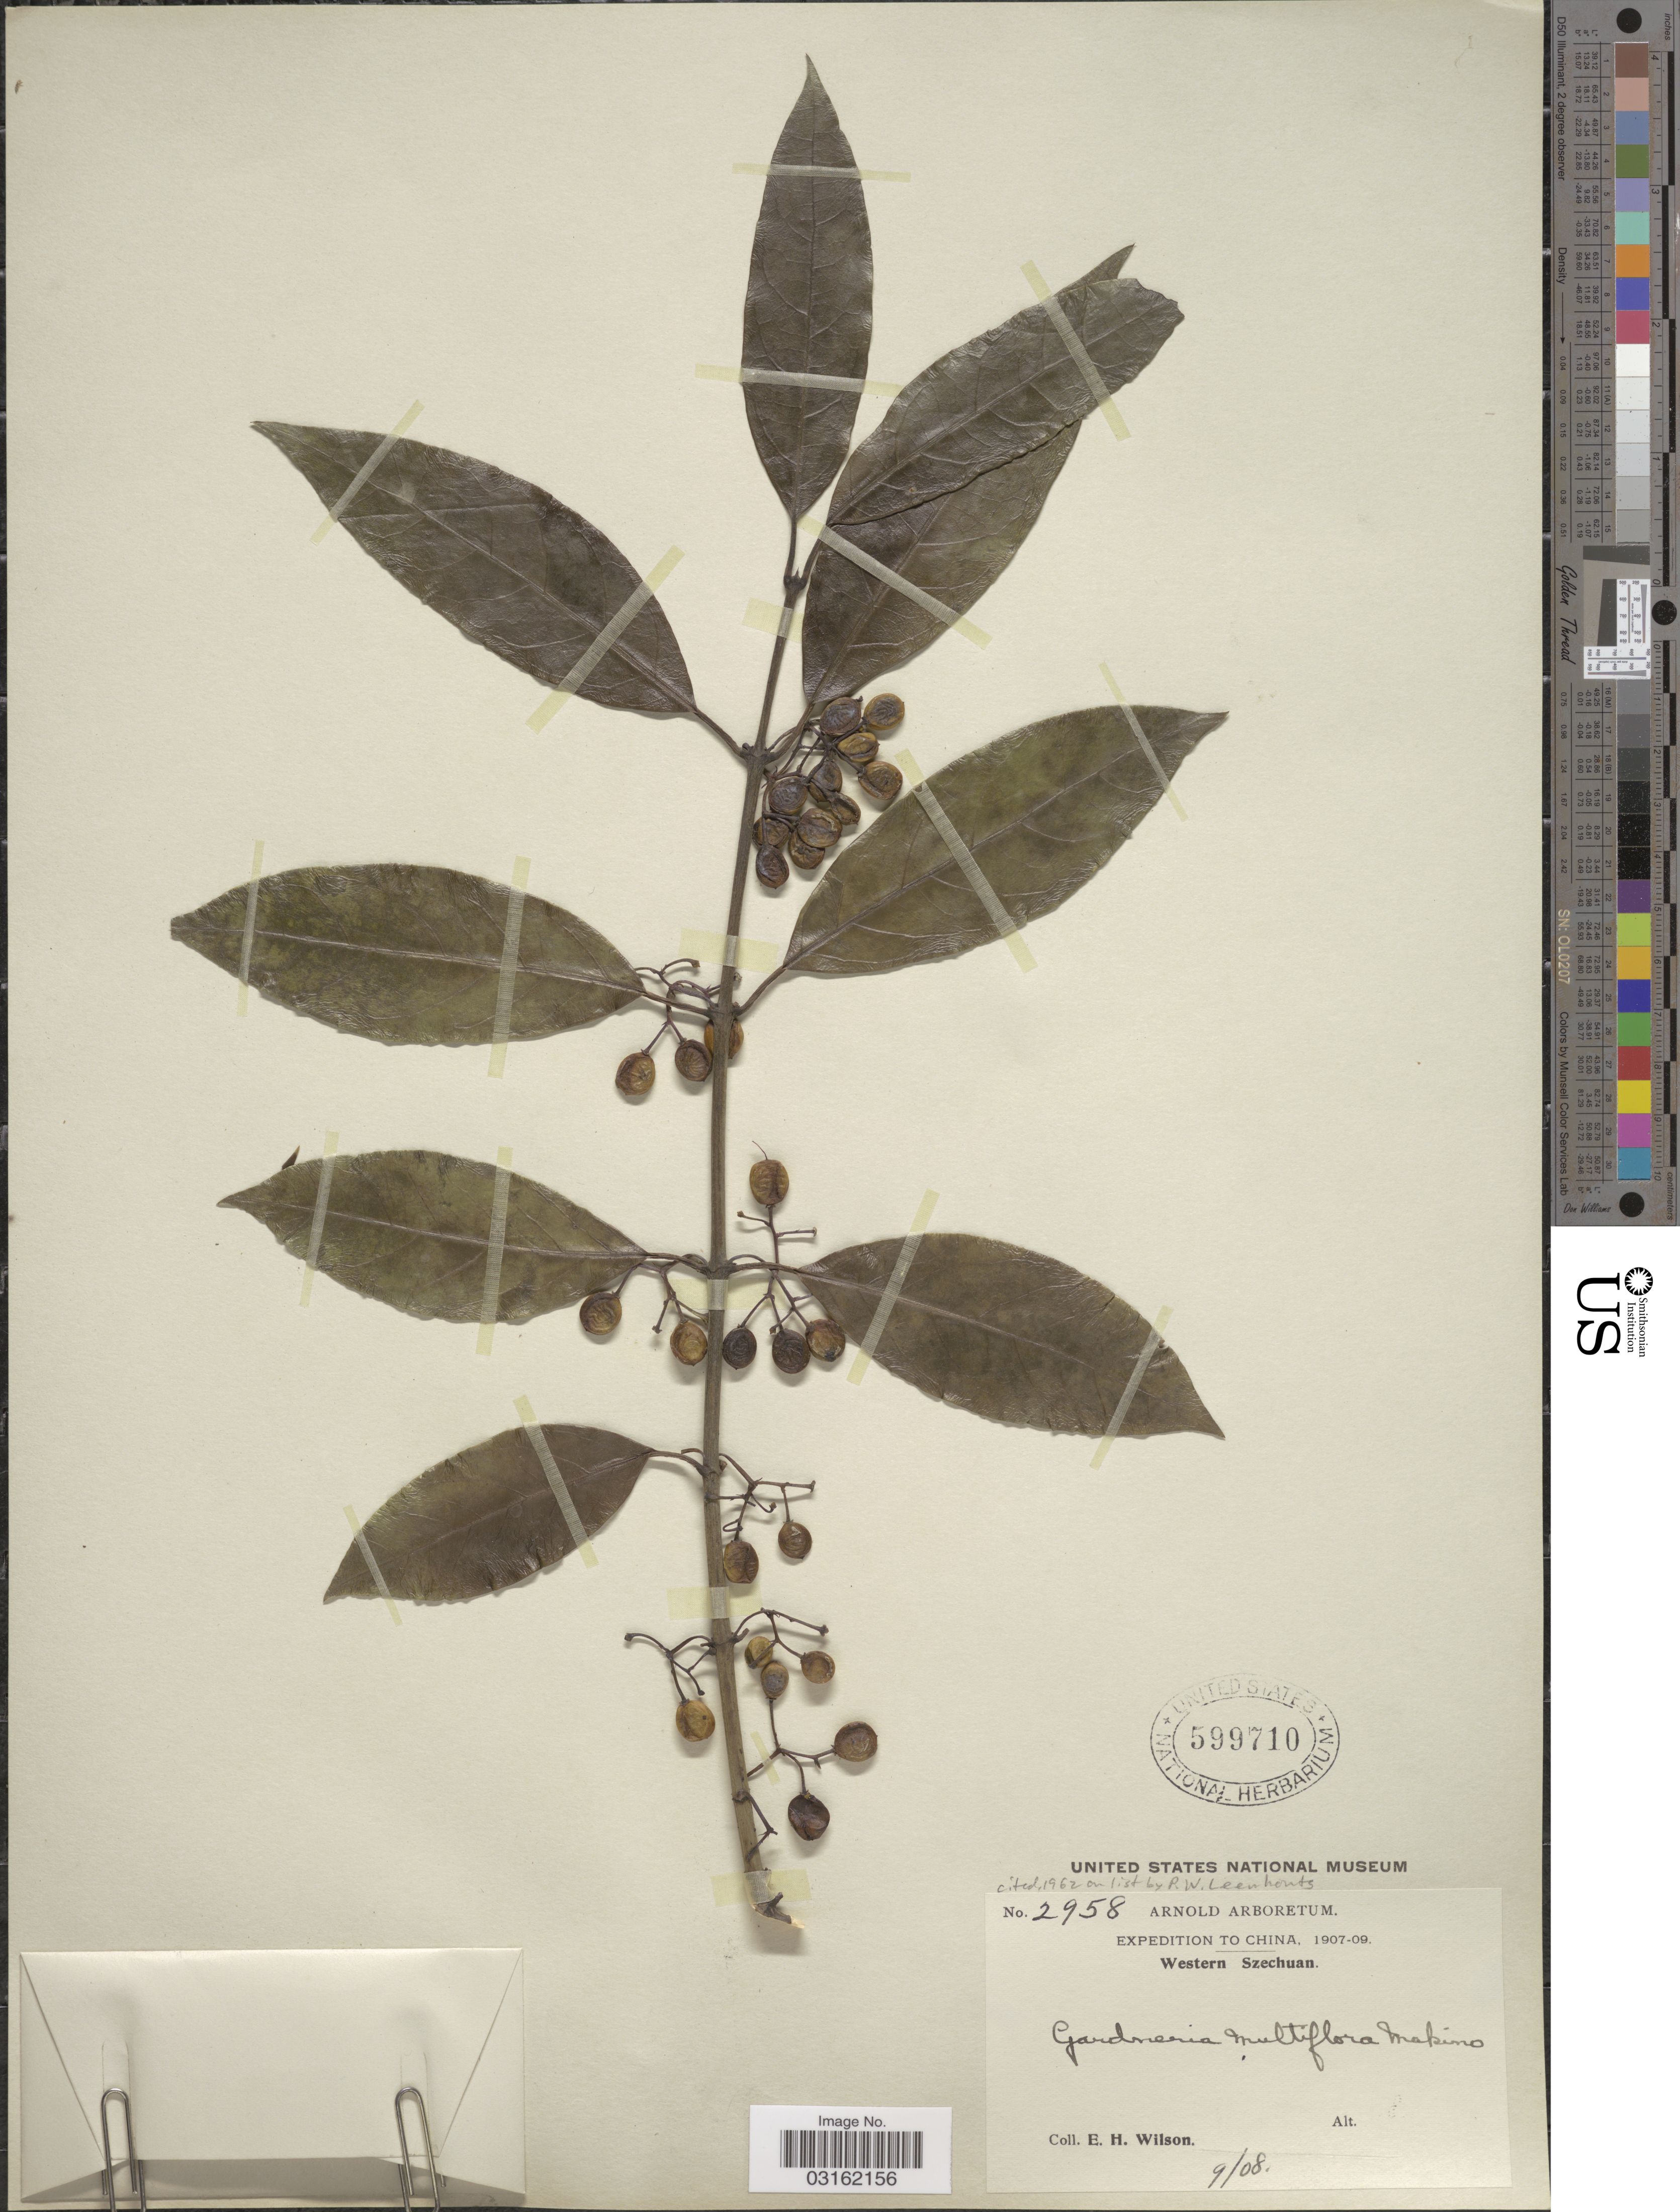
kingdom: Plantae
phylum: Tracheophyta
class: Magnoliopsida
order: Gentianales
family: Loganiaceae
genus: Gardneria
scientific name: Gardneria multiflora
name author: Makino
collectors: E. Wilson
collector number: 2958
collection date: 1908-09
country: China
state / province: Sichuan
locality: Western Szechuan.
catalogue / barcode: US 599710